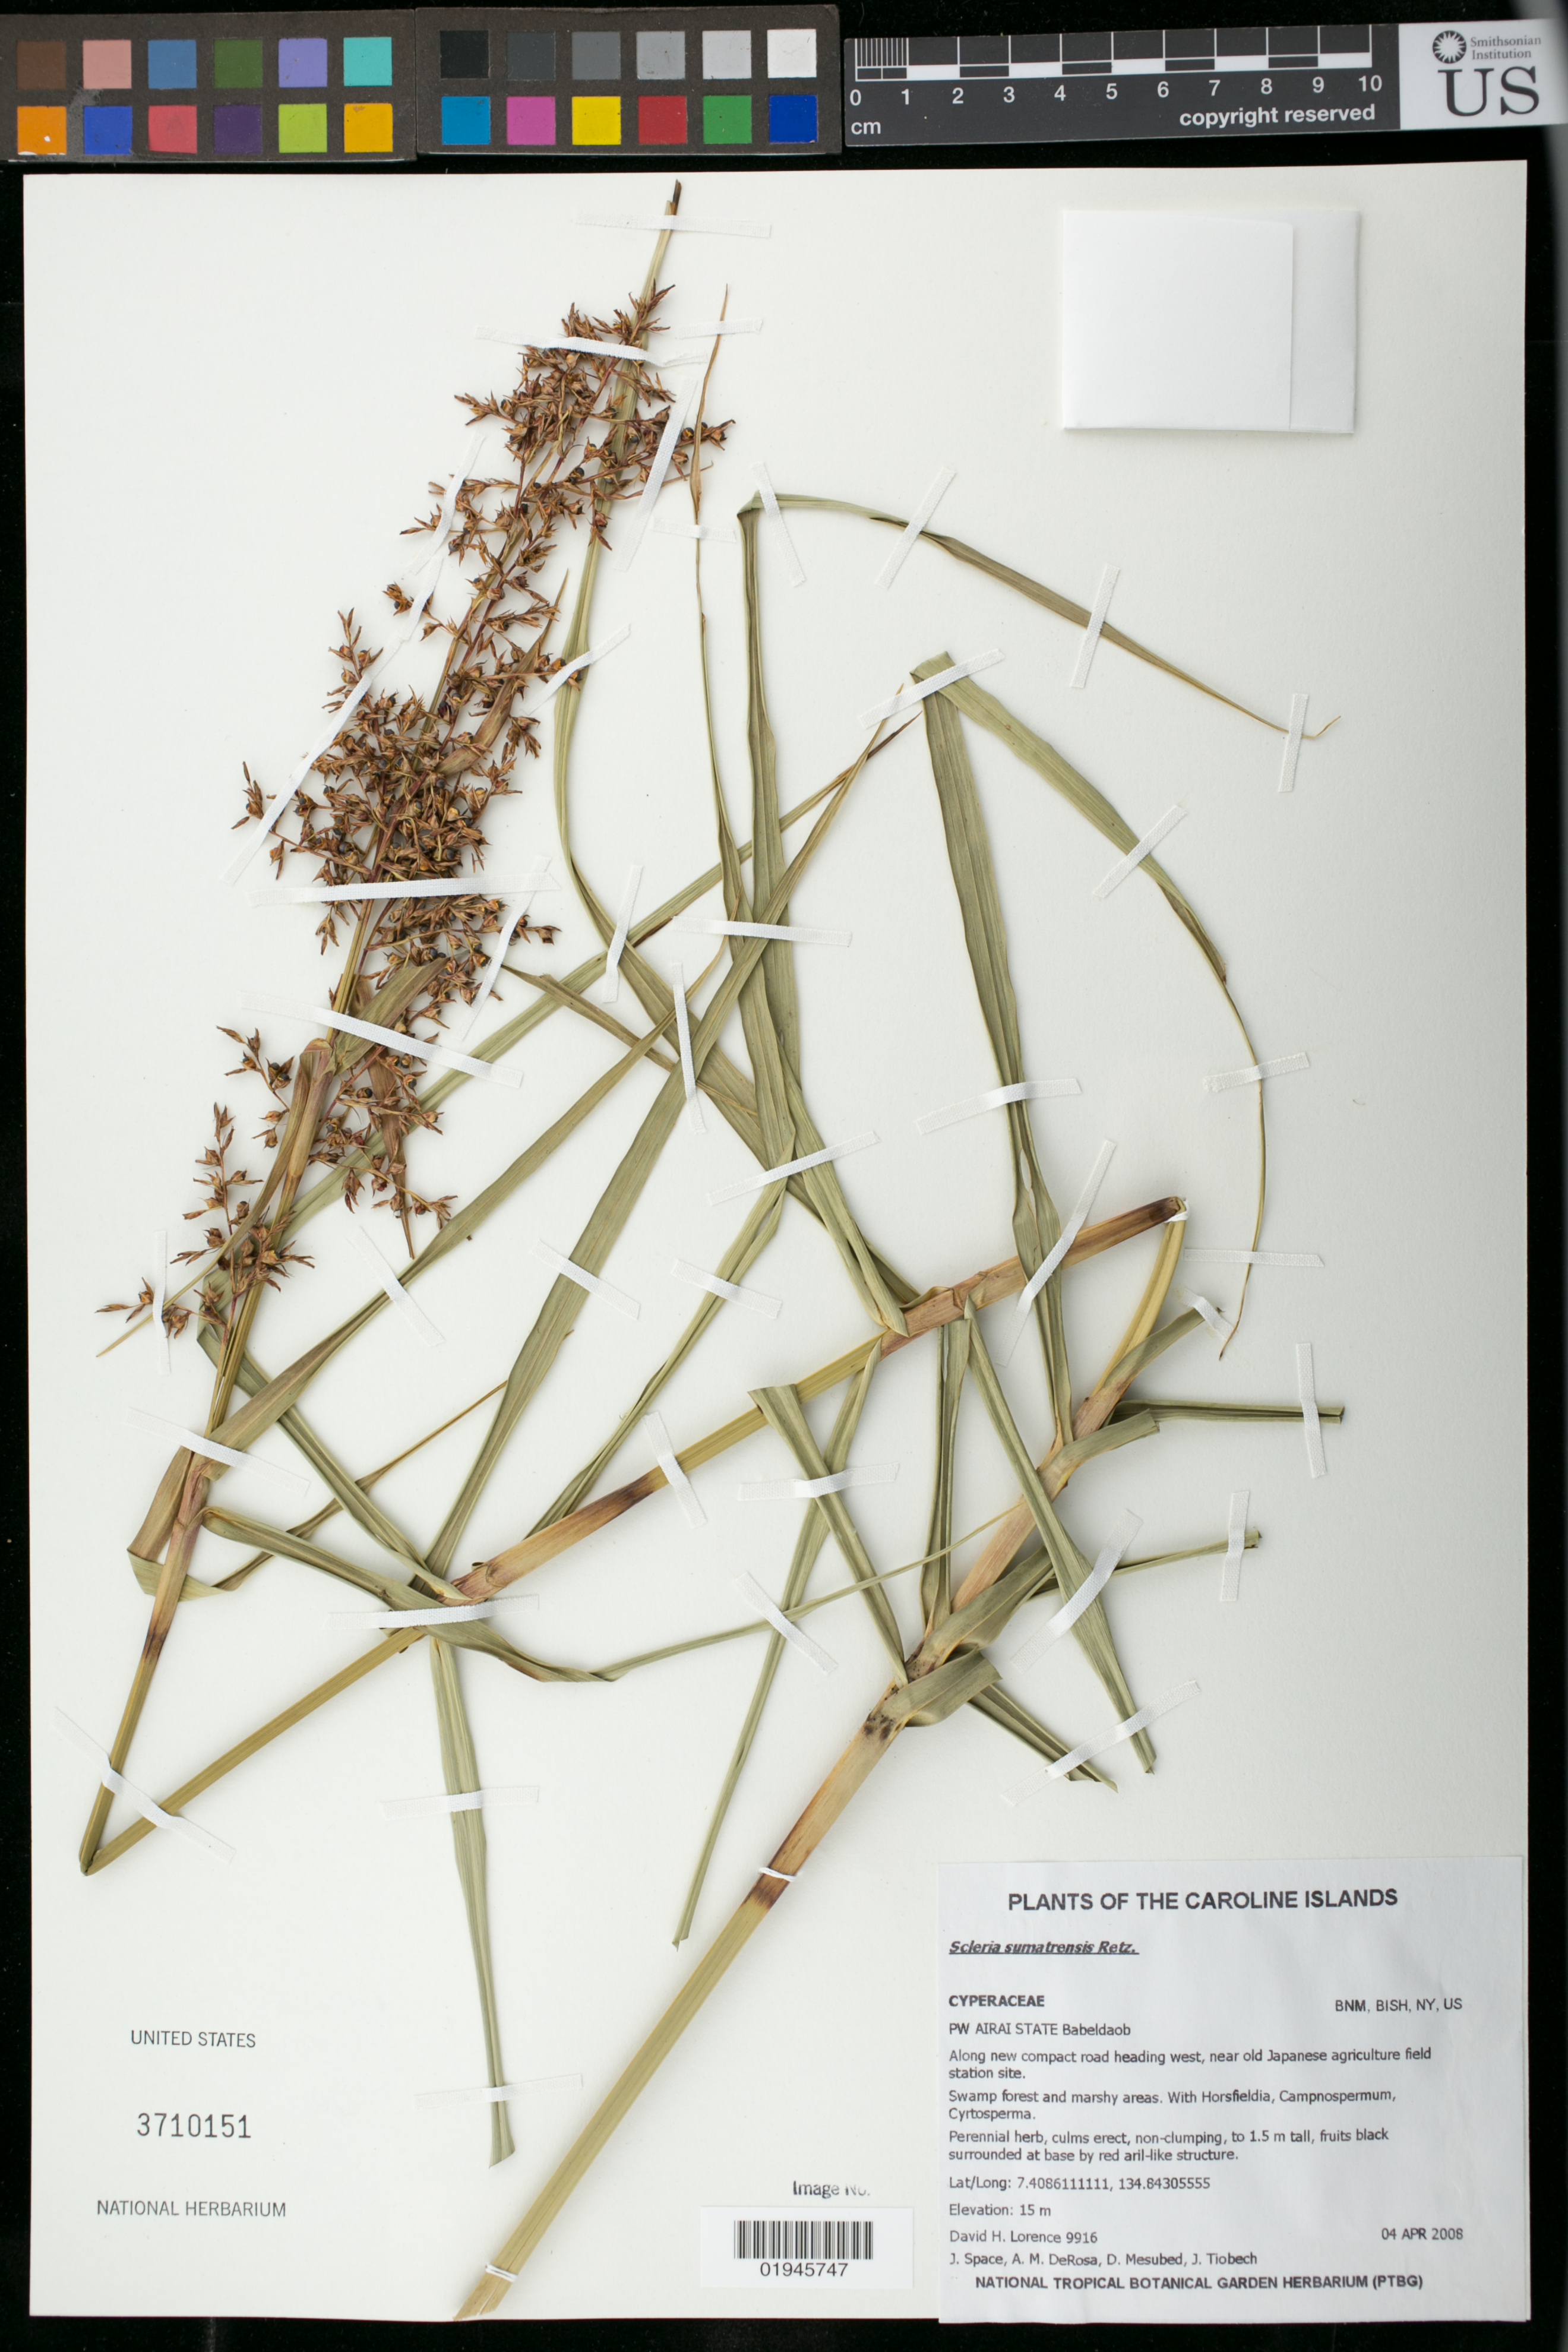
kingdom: Plantae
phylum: Tracheophyta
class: Liliopsida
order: Poales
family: Cyperaceae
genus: Scleria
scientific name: Scleria sumatrensis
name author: Retz.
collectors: D. Lorence, J. Space, A. De Rosa, D. Mesubed & J. Tiobech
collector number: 9916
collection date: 2008-04-01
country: Palau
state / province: Airai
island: Babeldaob [Babelthuap]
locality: Along new compact road heading west, near old Japanese agriculture field station site.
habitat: Swamp forest and marshy areas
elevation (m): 15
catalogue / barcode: US 3710151